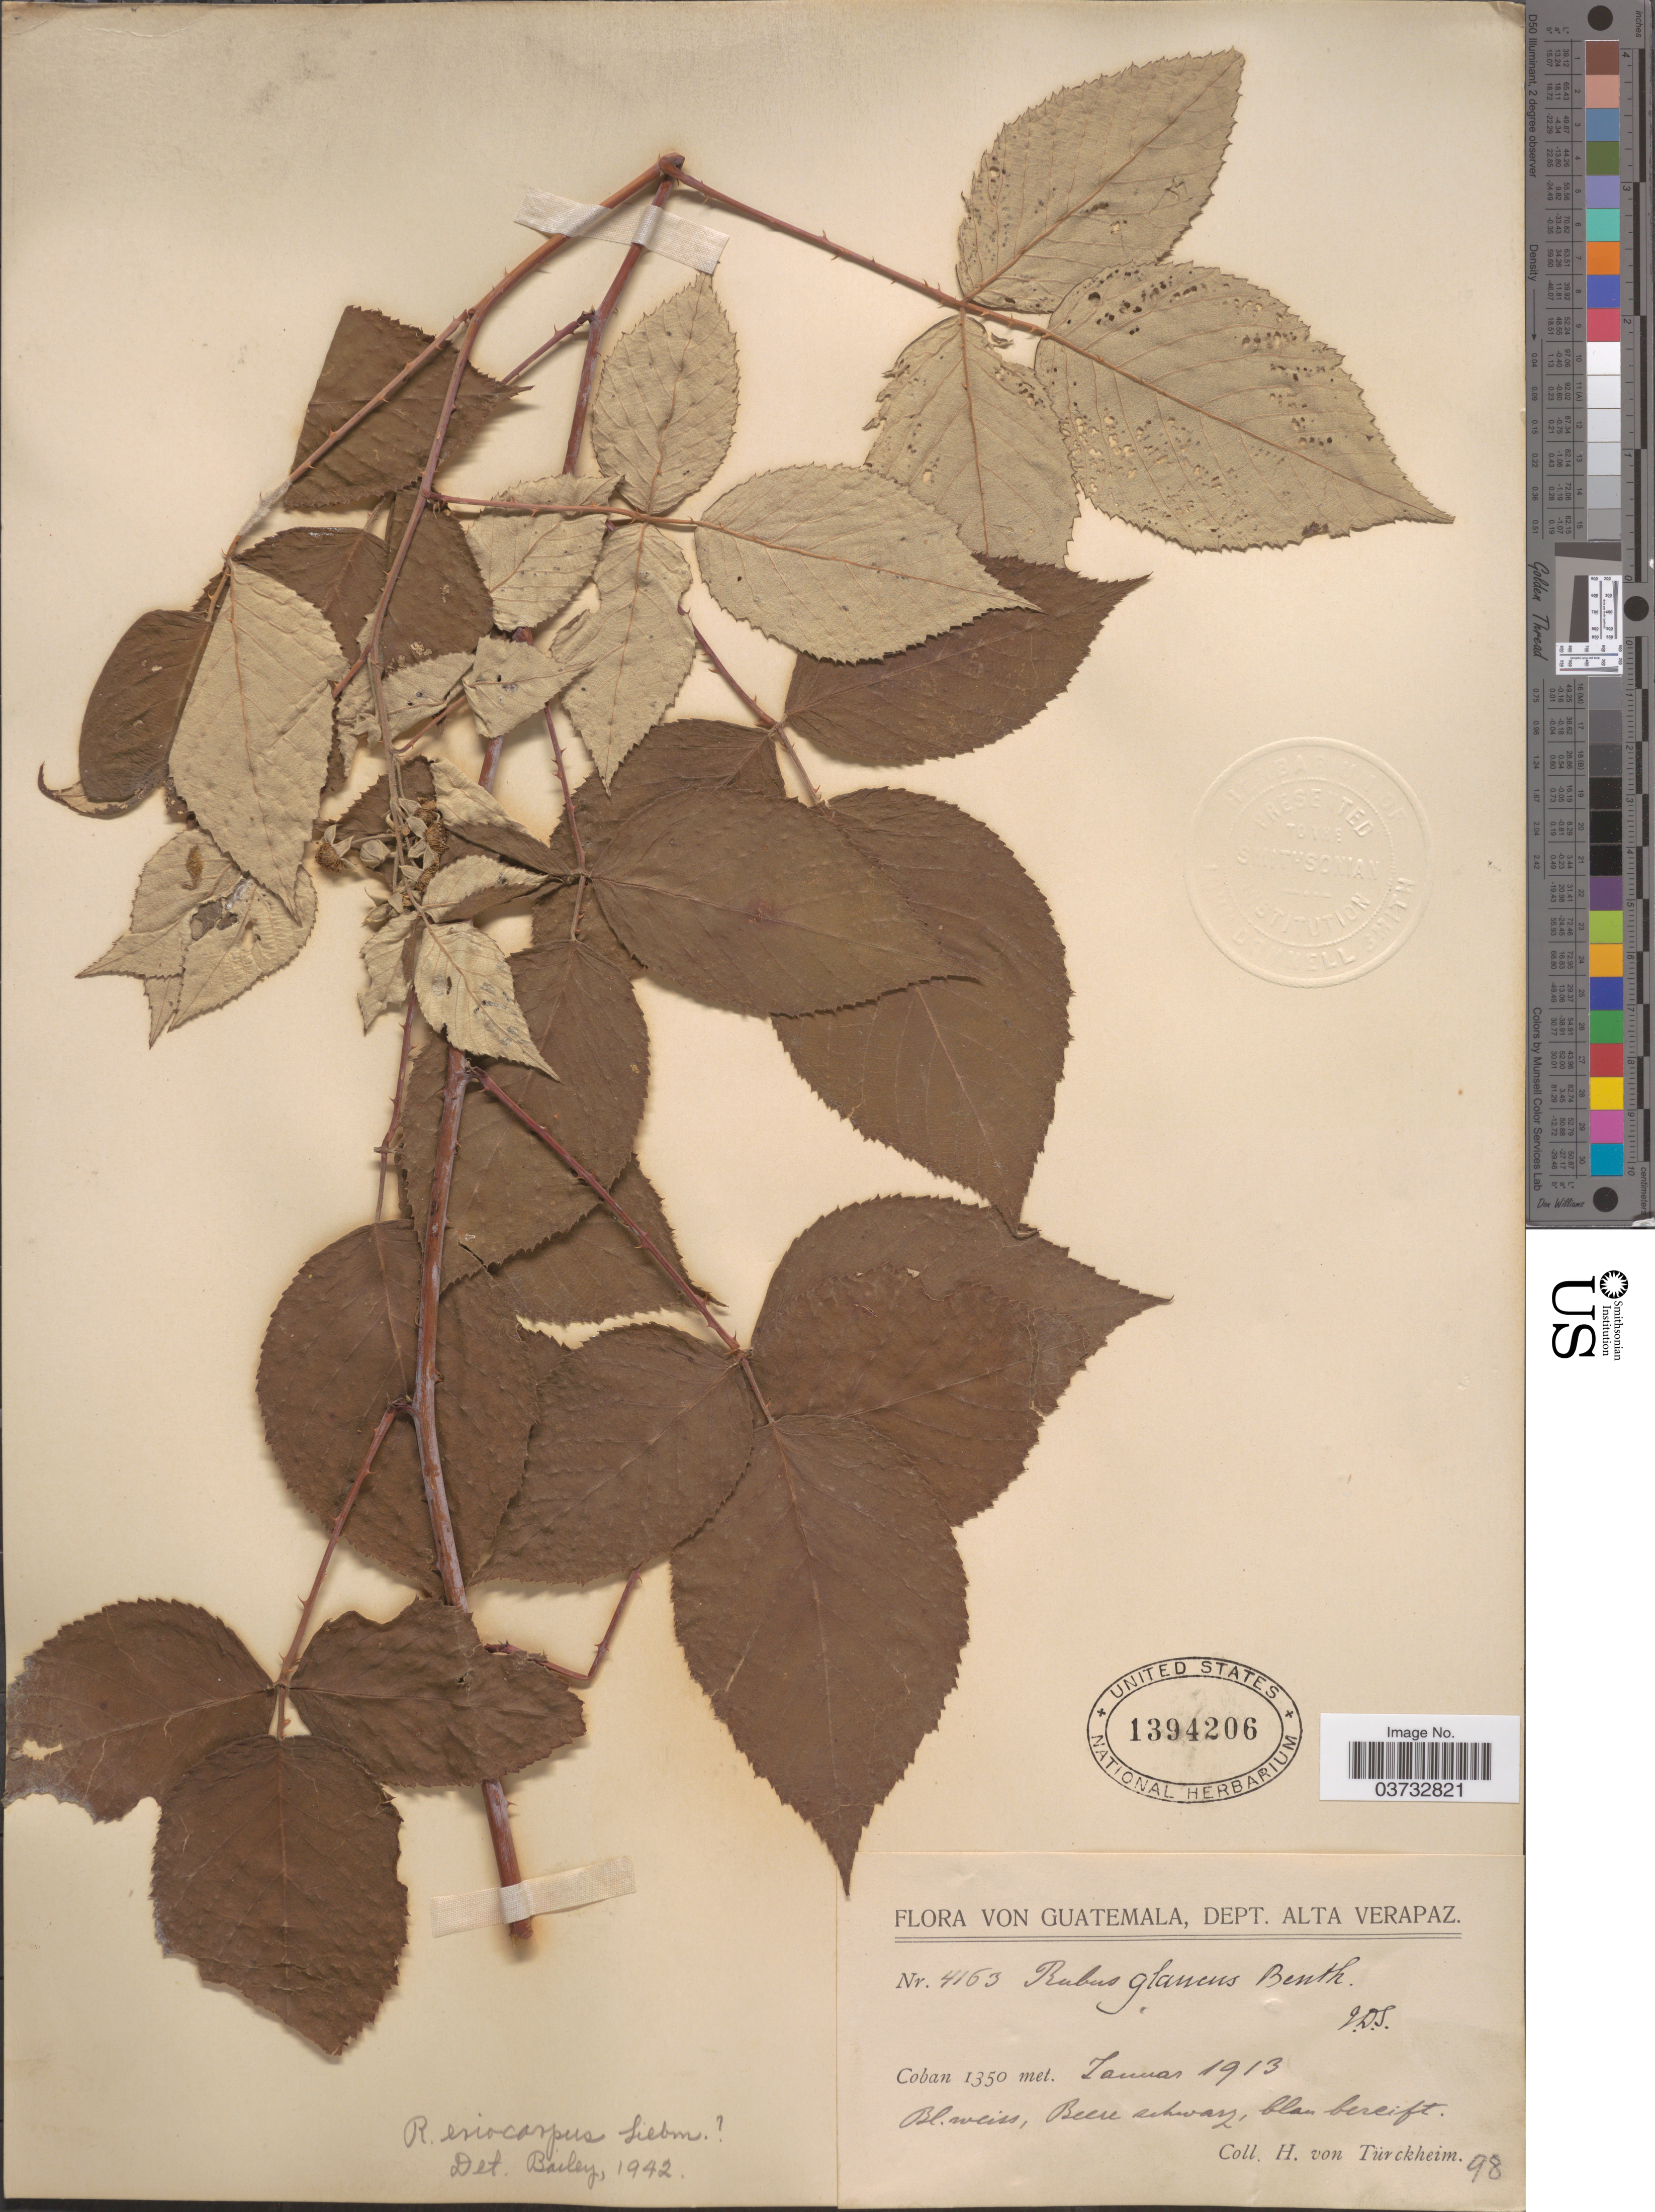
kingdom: Plantae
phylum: Tracheophyta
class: Magnoliopsida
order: Rosales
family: Rosaceae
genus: Rubus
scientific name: Rubus eriocarpus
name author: Liebm.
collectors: H. von Türckheim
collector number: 4163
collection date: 1913-01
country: Guatemala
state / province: Alta Verapaz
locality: Dept. Alta Verapaz. Coban.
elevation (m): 1350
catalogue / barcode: US 1394206